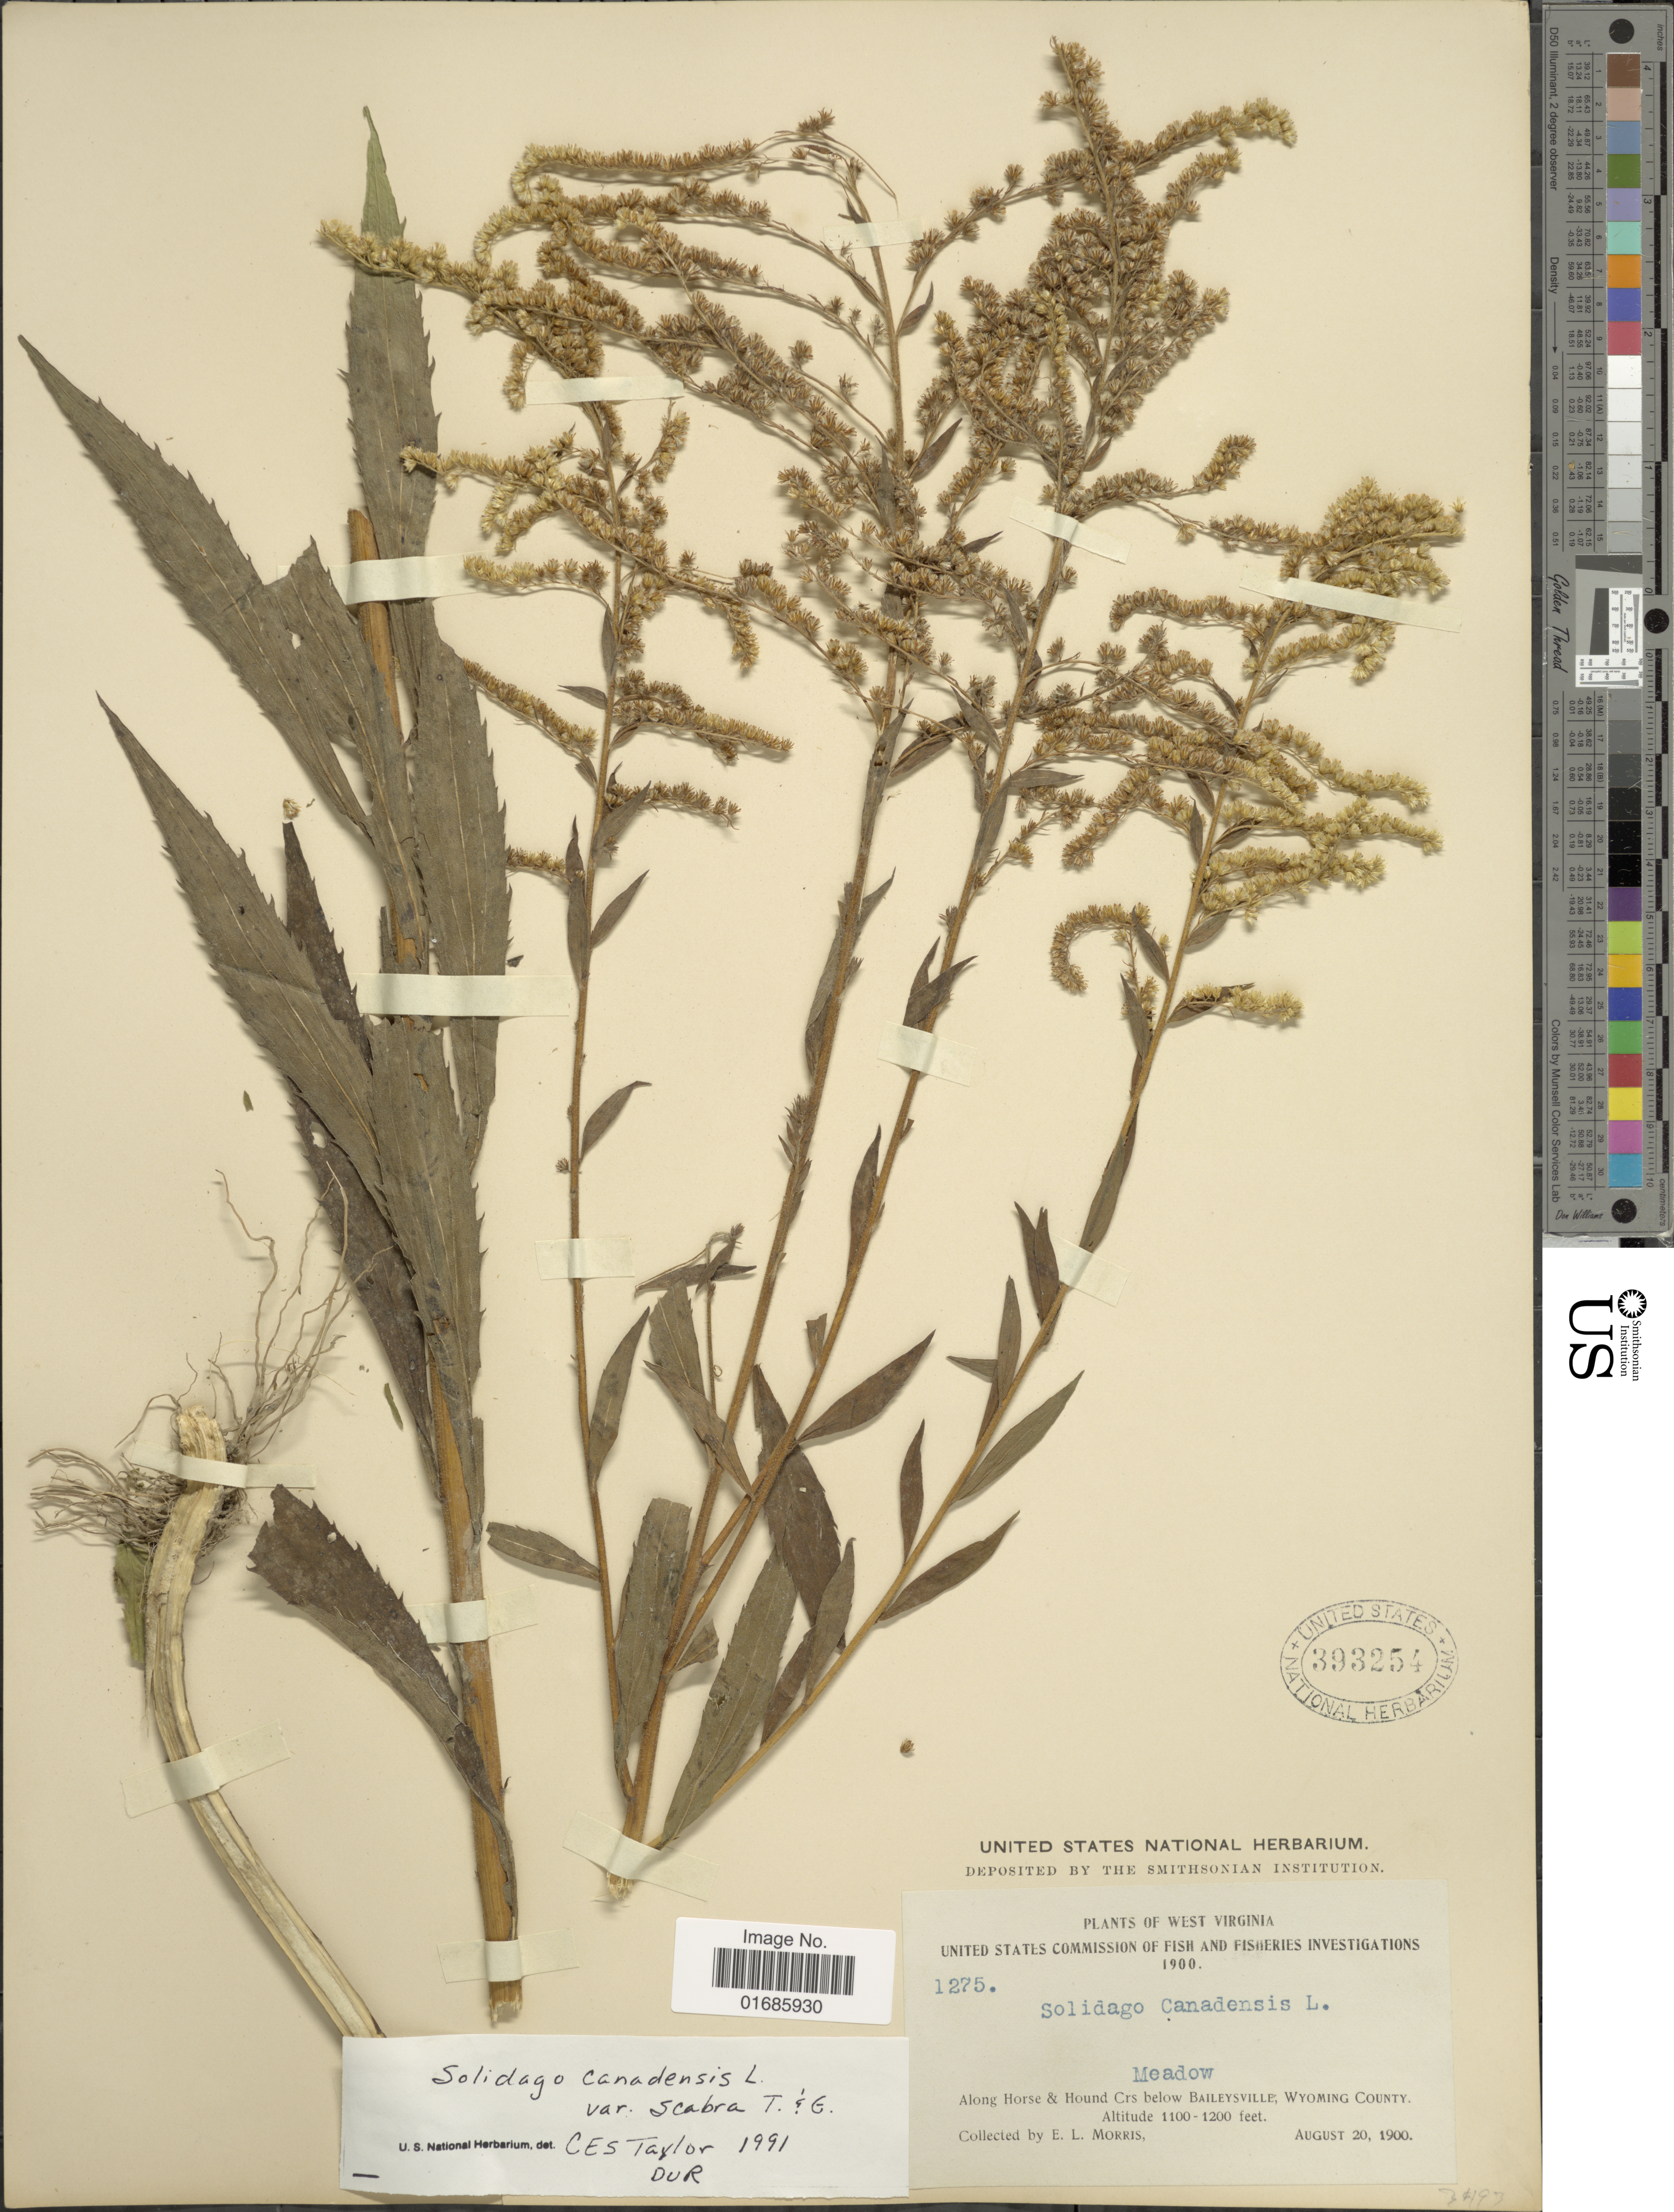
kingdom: Plantae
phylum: Tracheophyta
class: Magnoliopsida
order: Asterales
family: Asteraceae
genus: Solidago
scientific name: Solidago canadensis var. scabra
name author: (Muhl. ex Willd.) Torr. & A. Gray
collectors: E. Morris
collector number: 1275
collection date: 1900-08-20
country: United States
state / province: West Virginia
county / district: Wyoming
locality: Along Horse & Hound Crs below Baileysville, Wyoming County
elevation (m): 335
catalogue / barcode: US 393254